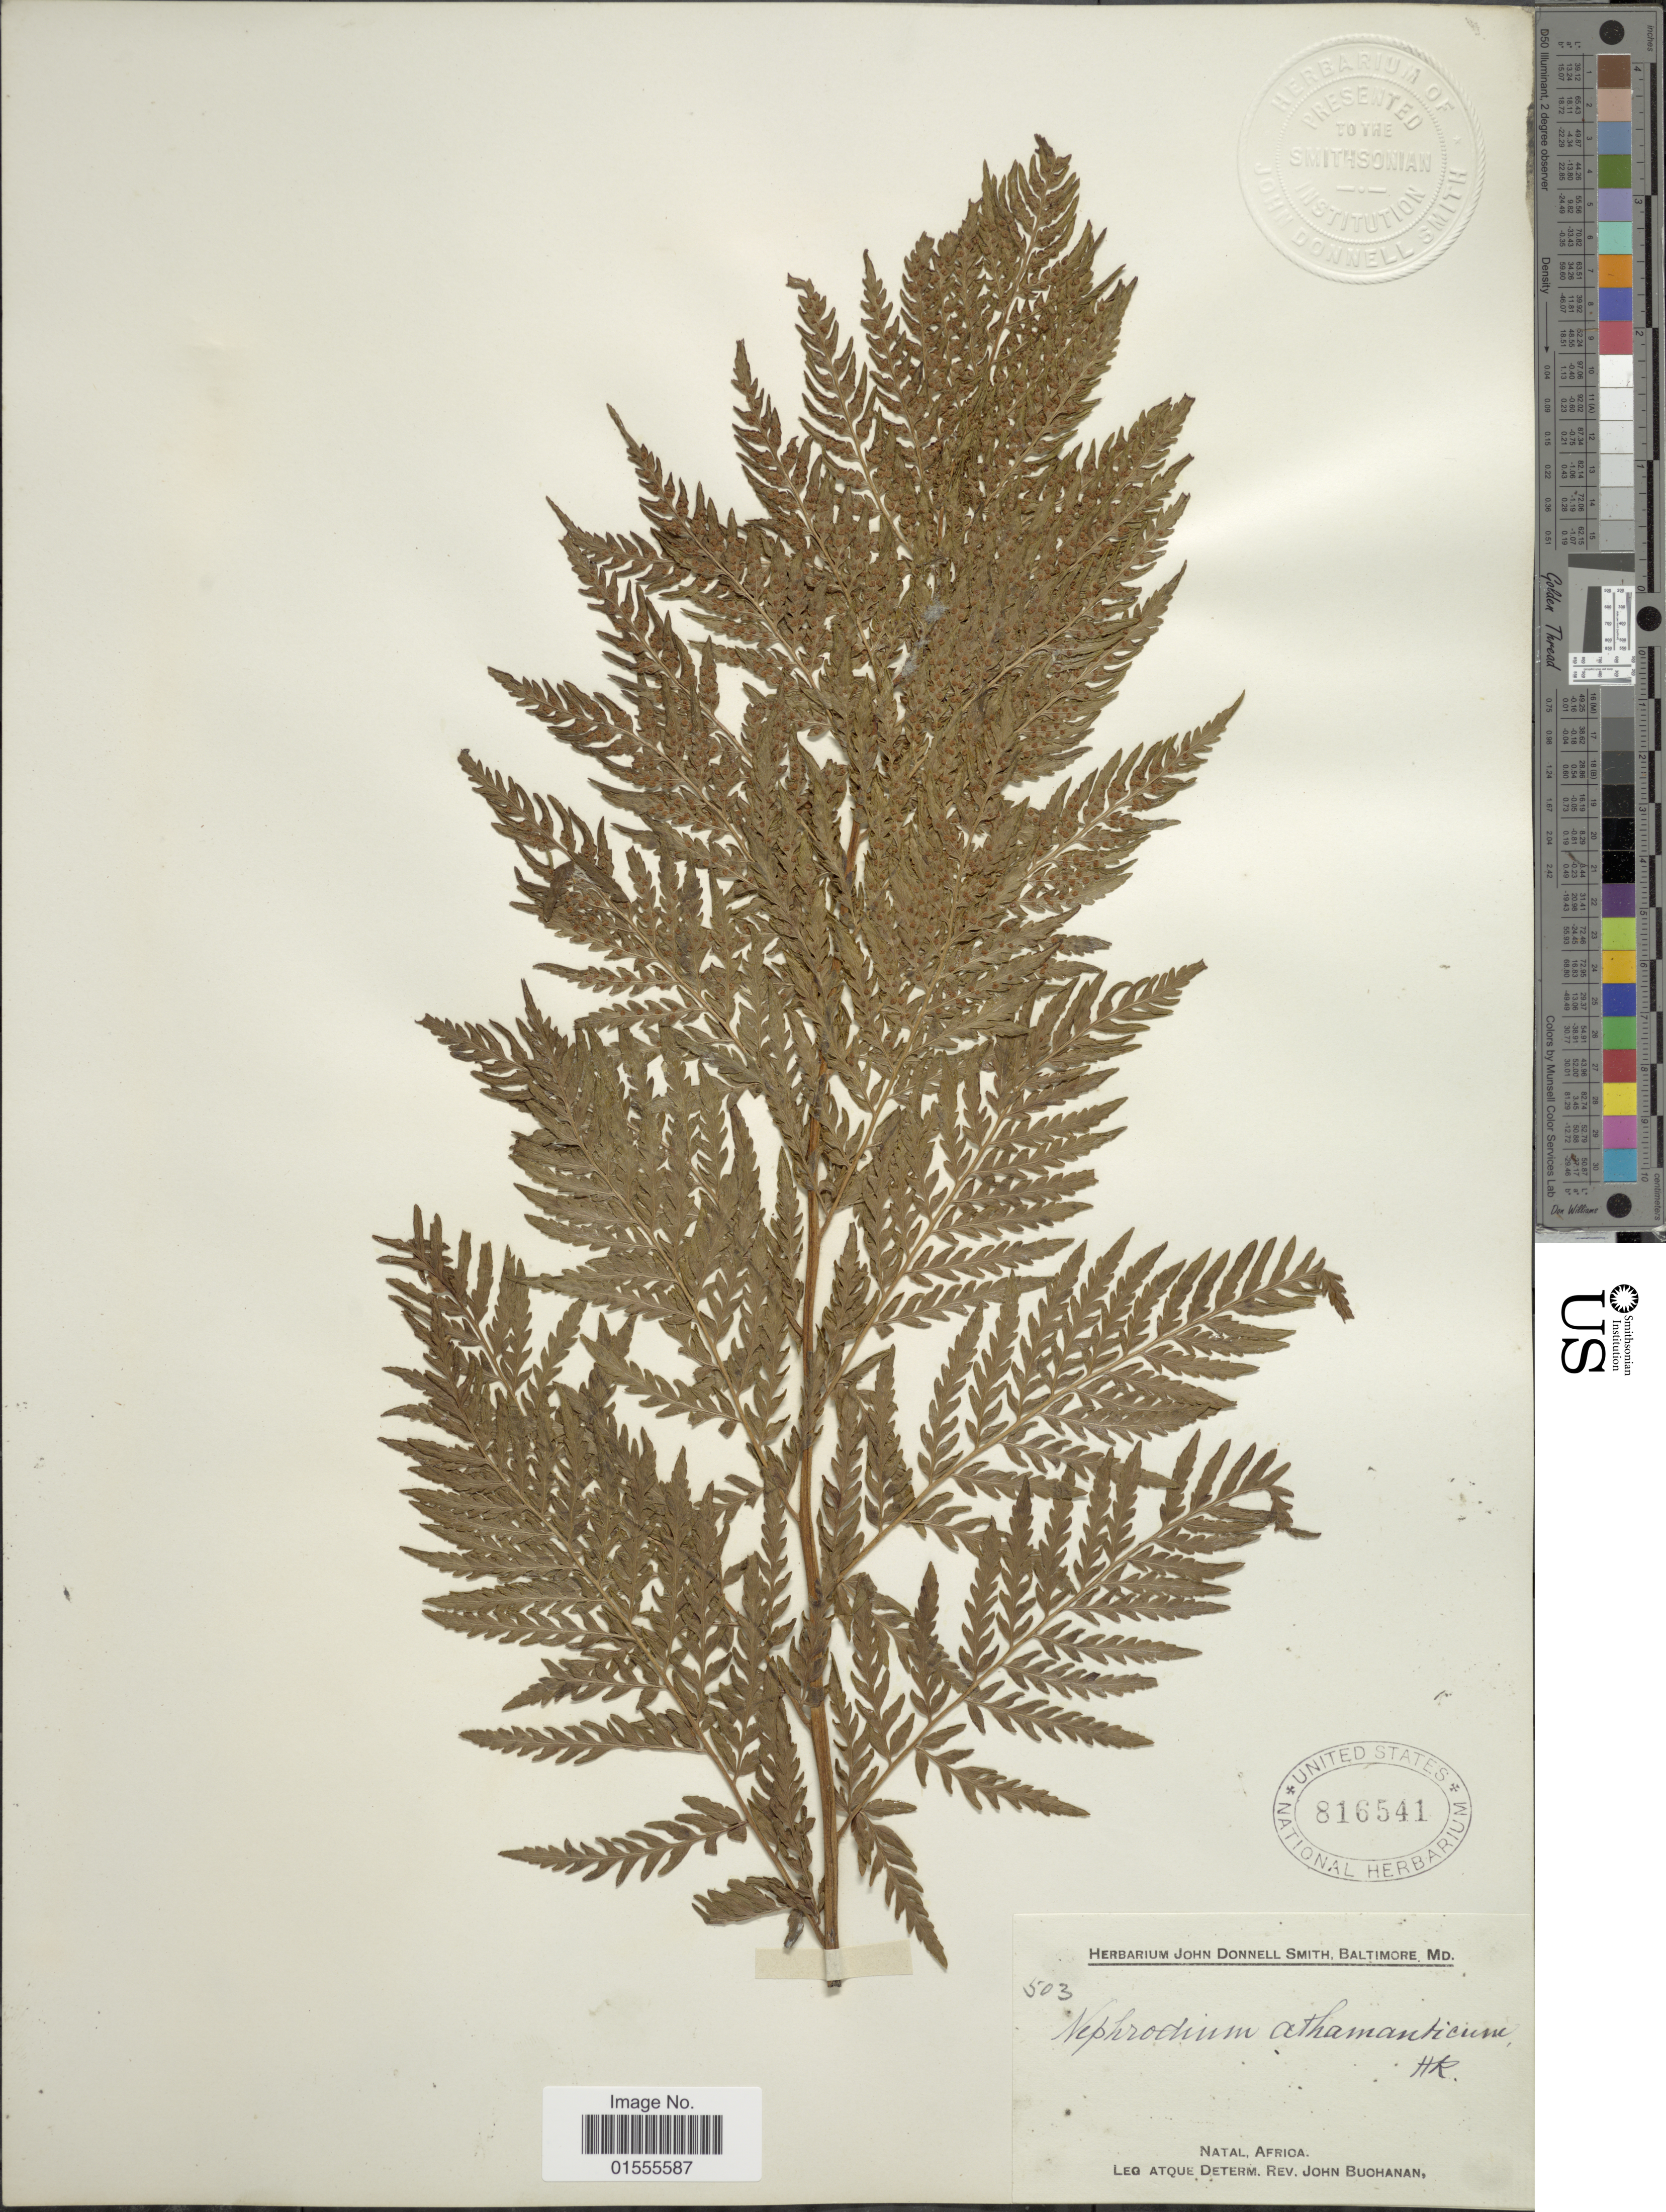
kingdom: Plantae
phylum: Tracheophyta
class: Polypodiopsida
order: Polypodiales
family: Dryopteridaceae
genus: Dryopteris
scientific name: Dryopteris athamantica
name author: (Kunze) Kunze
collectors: J. Buchanan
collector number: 503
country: South Africa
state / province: KwaZulu-Natal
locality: Natal, Africa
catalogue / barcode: US 816541